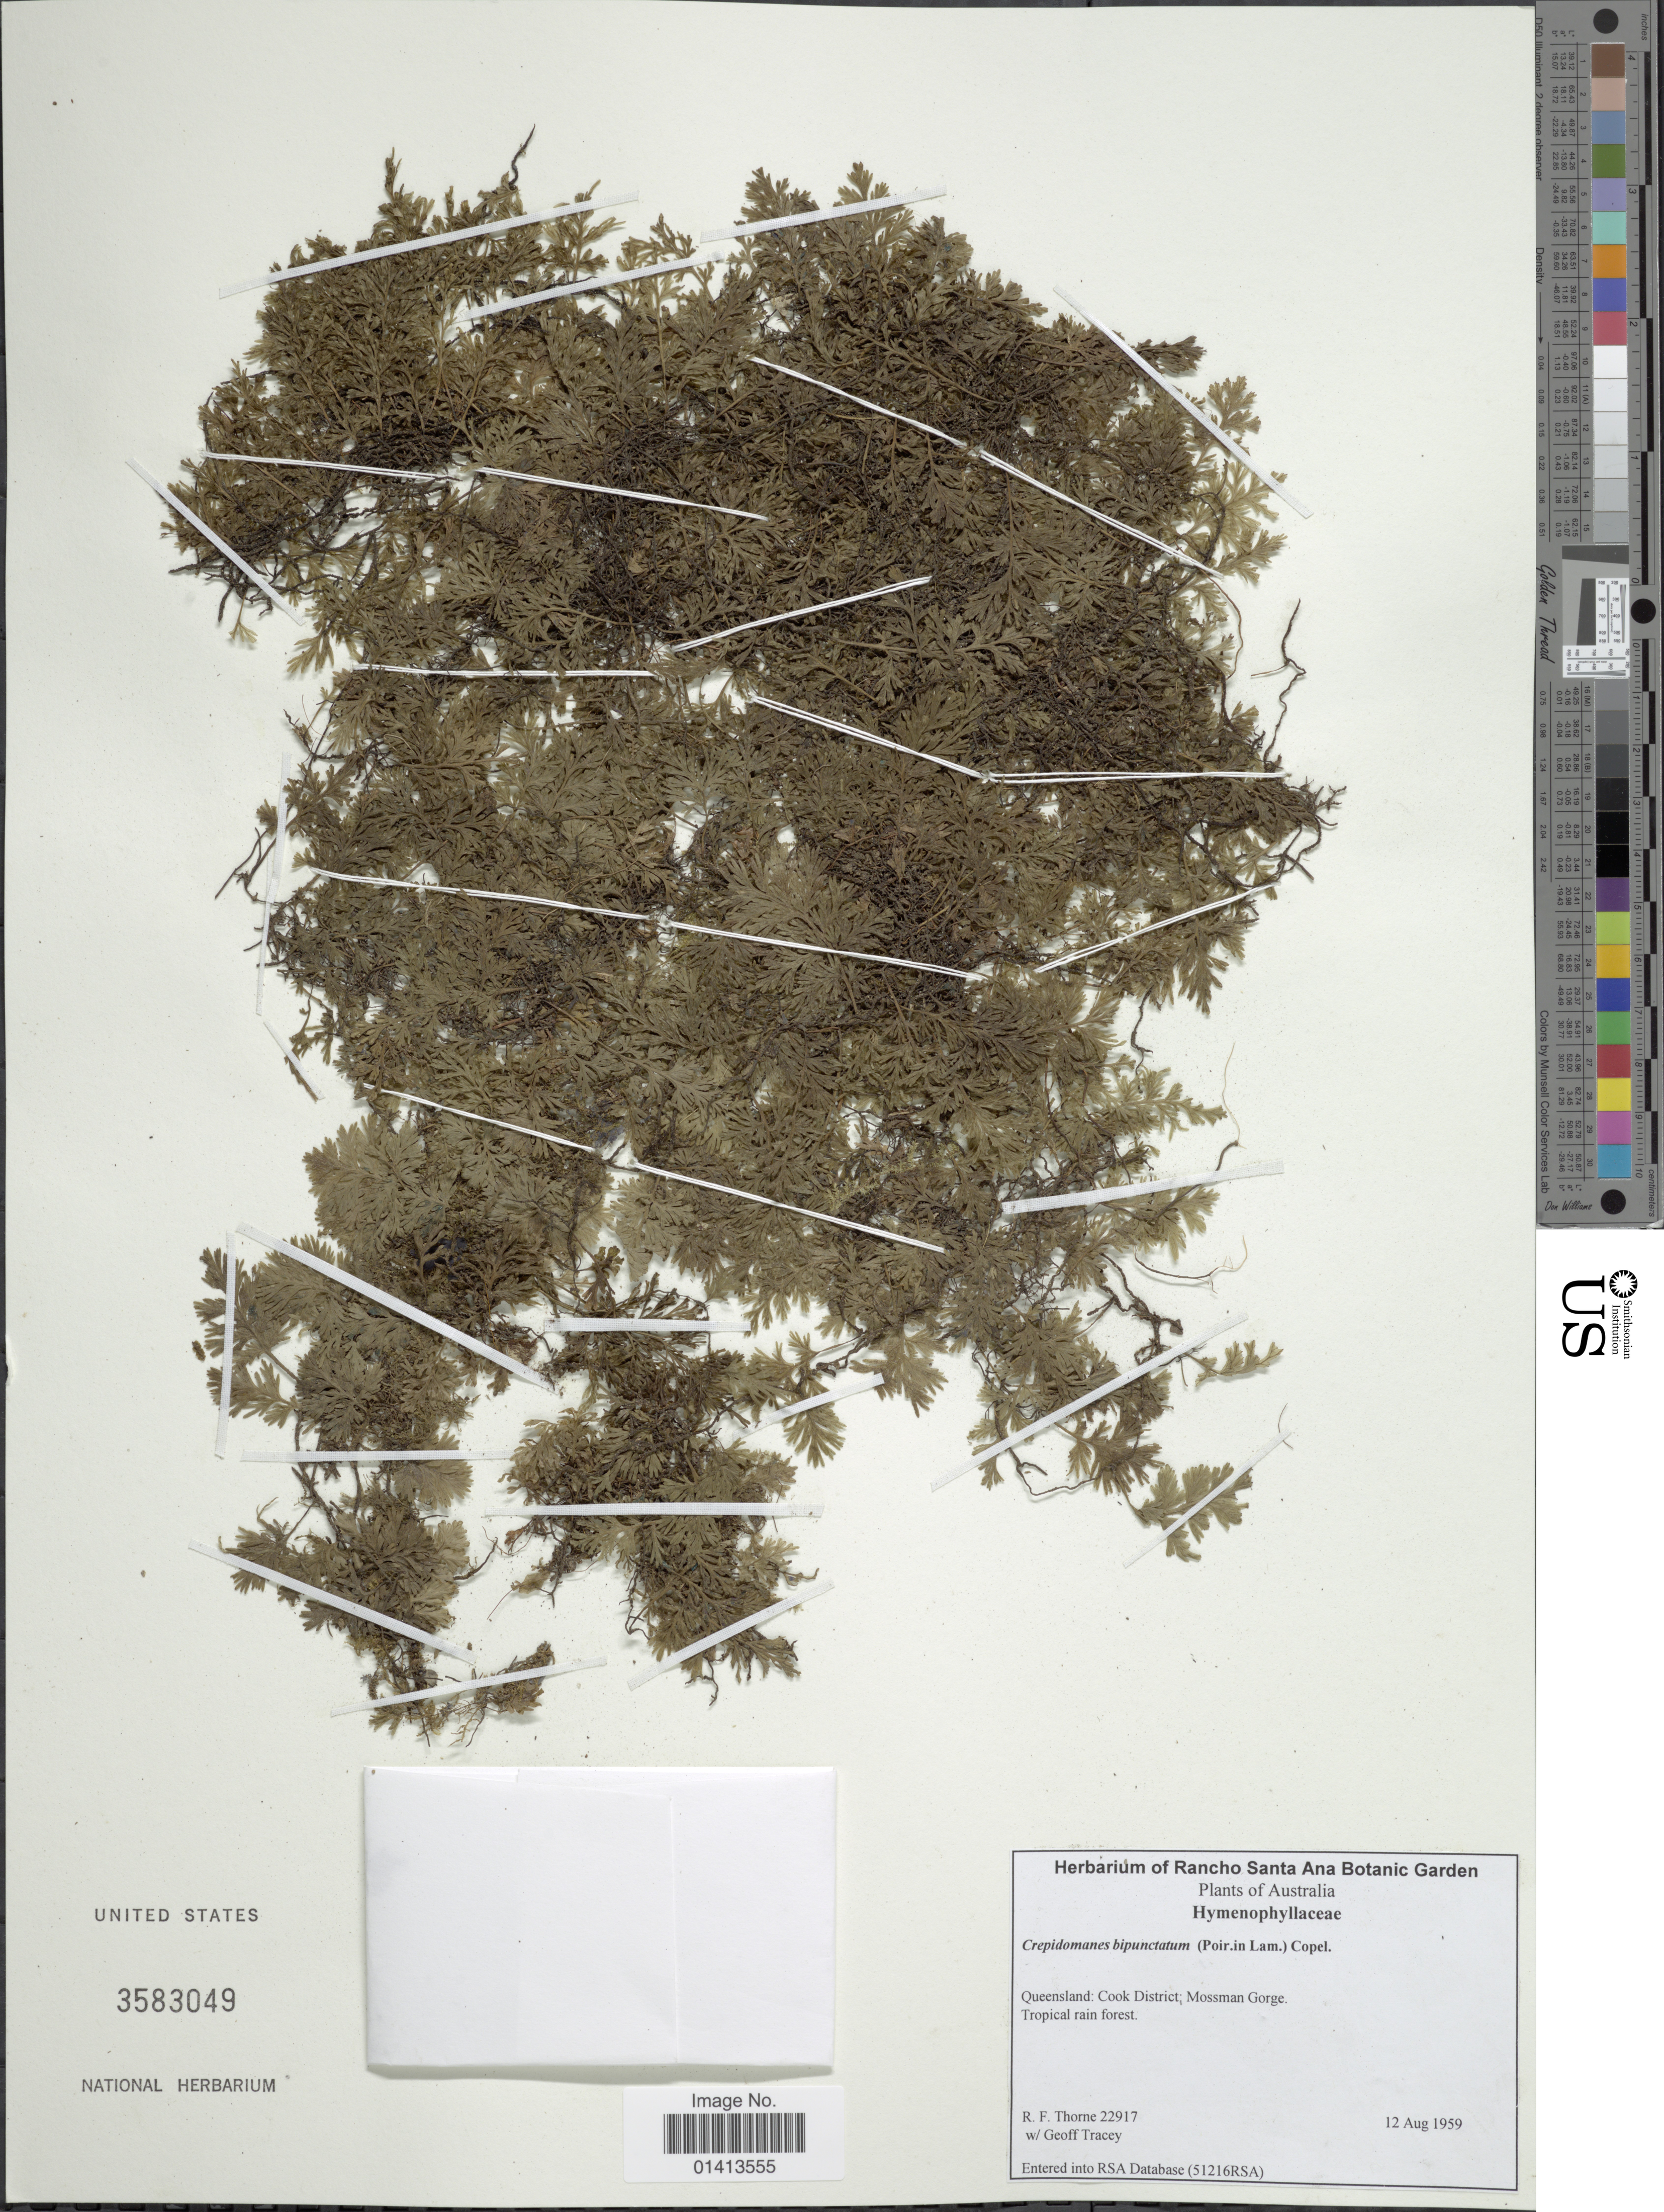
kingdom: Plantae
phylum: Tracheophyta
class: Polypodiopsida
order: Hymenophyllales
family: Hymenophyllaceae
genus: Crepidomanes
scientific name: Crepidomanes bipunctatum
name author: (Poir.) Copel.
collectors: R. F. Thorne & G. Tracey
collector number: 22917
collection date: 1959-08-12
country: Australia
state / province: Queensland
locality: Cook District; Mossman Gorge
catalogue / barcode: US 3583049